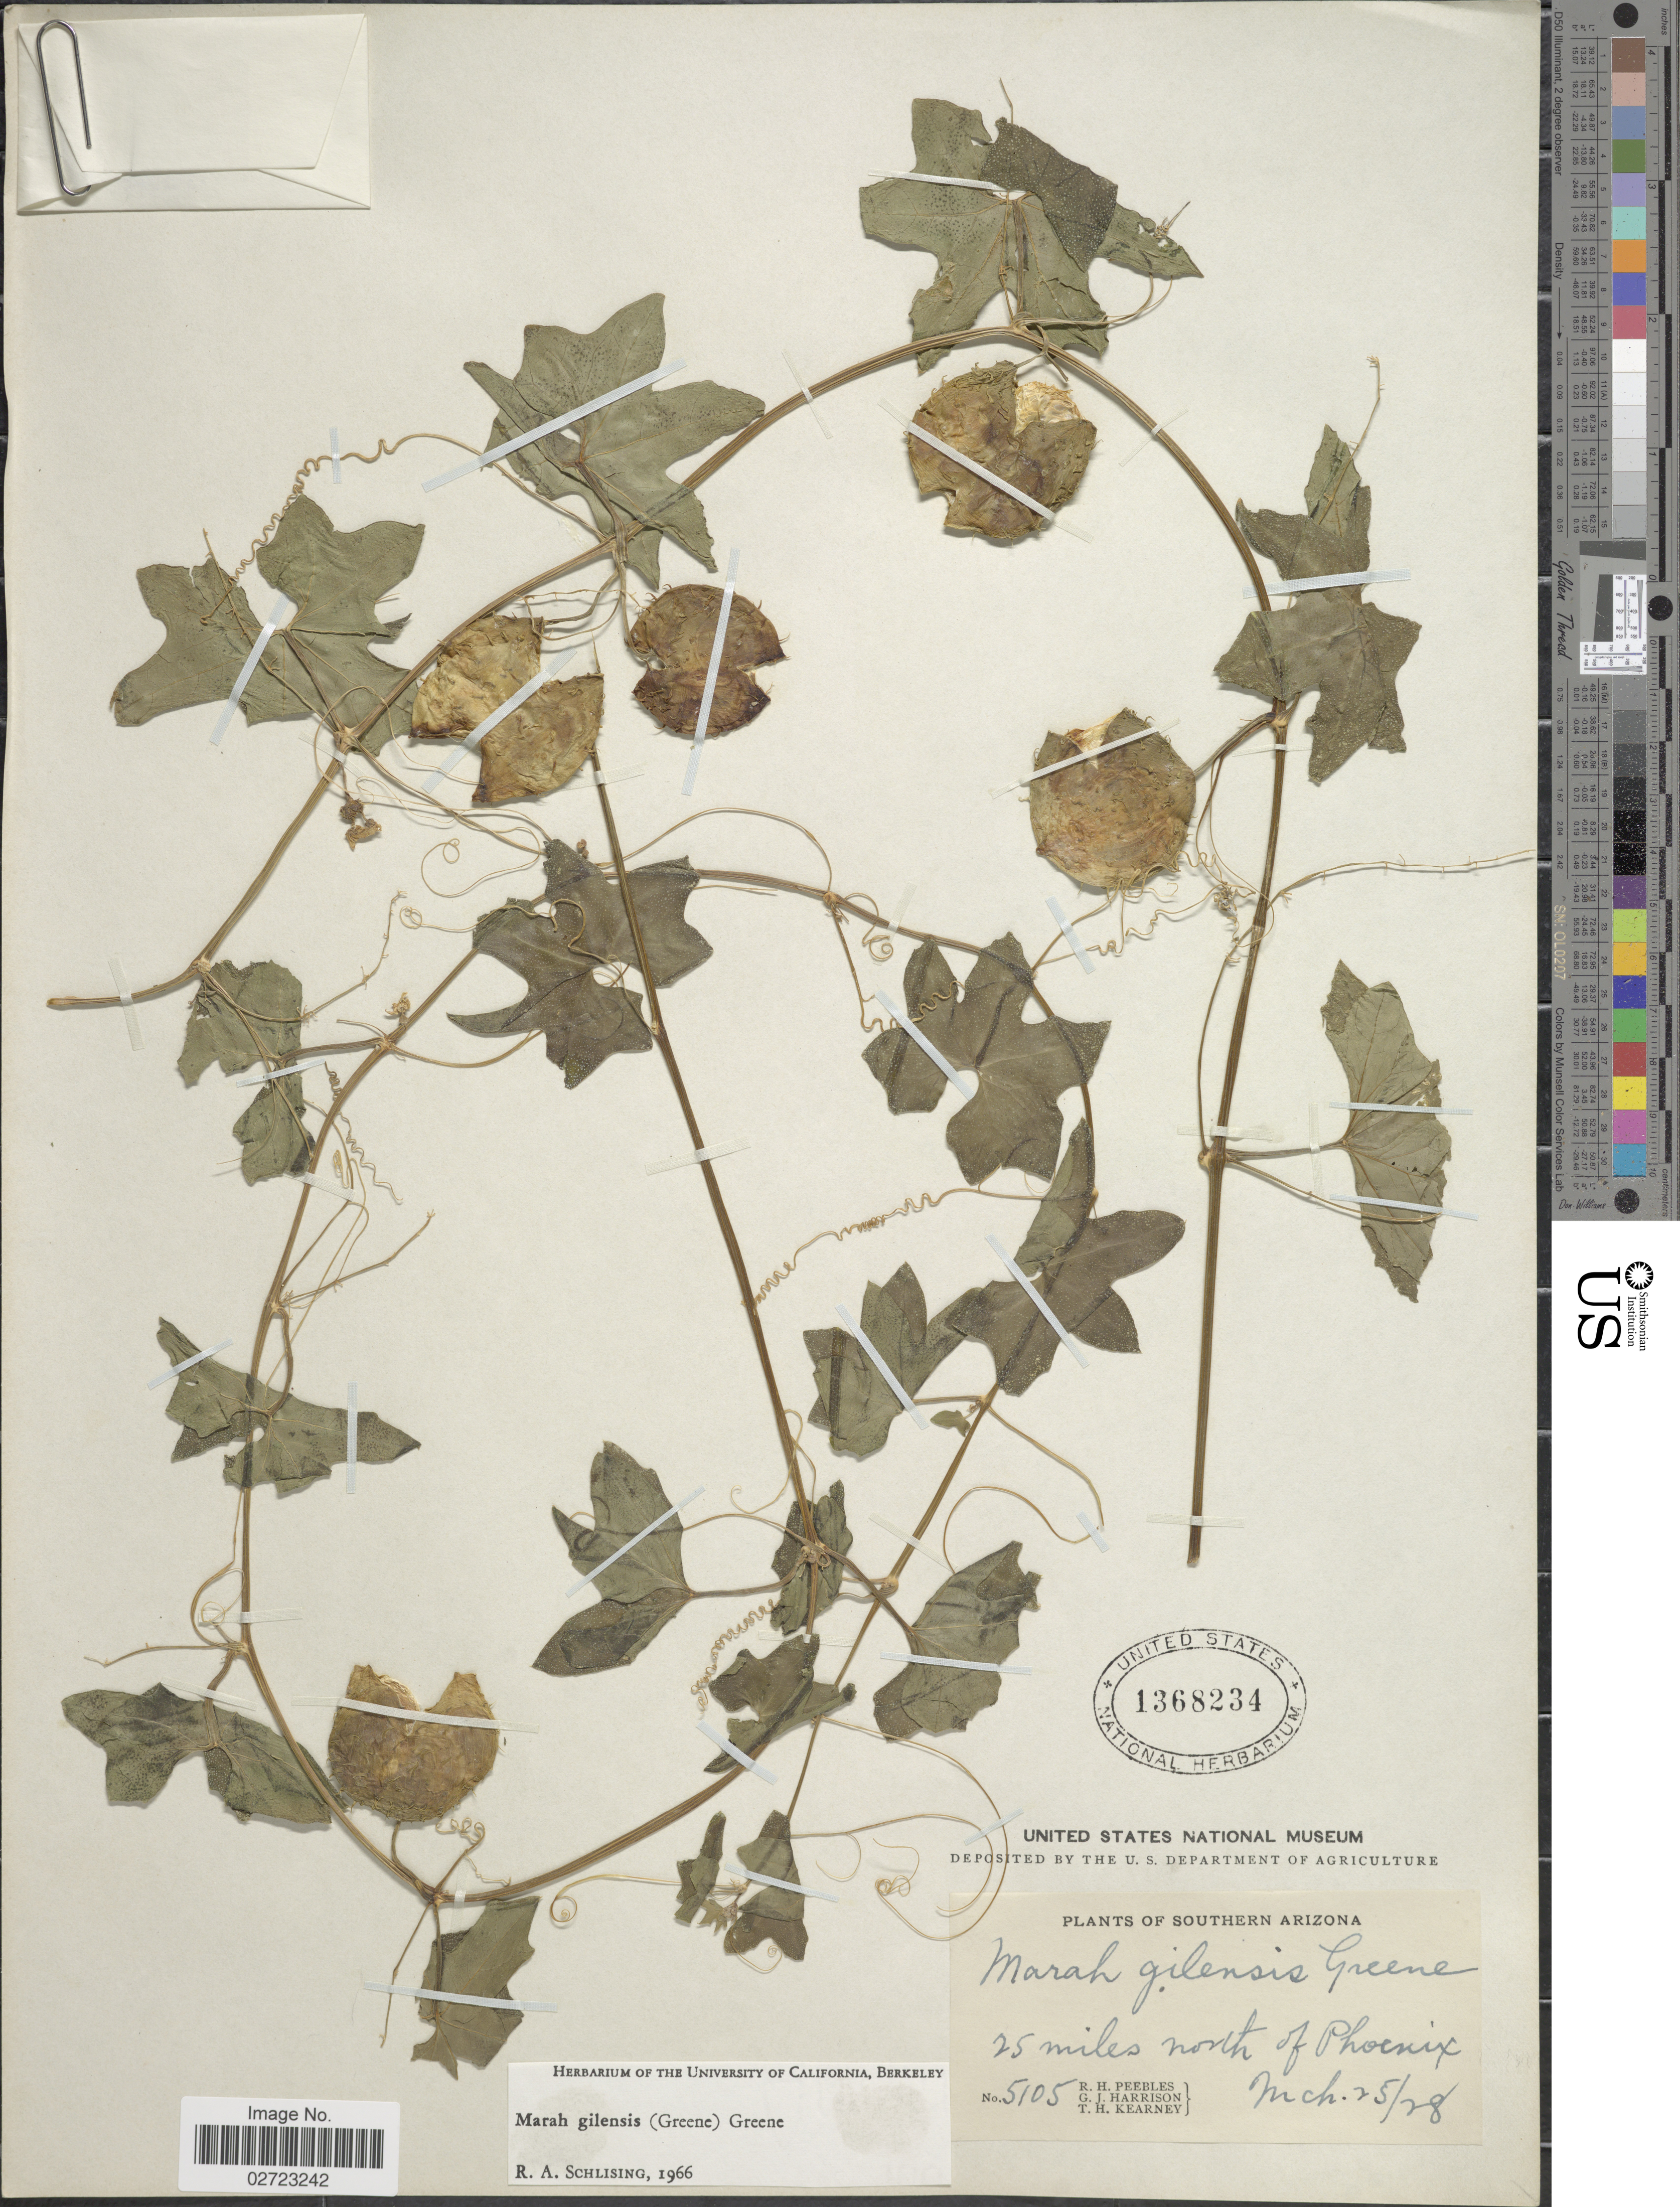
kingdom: Plantae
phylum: Tracheophyta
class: Magnoliopsida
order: Cucurbitales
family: Cucurbitaceae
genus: Marah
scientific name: Marah gilensis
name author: (Greene) Greene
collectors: R. H. Peebles, G. J. Harrison & T. H. Kearney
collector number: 5105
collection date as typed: Transcribed d/m/y: 25/3/28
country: United States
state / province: Arizona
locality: Southern Arizona, 25 miles north of Phoenix.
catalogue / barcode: US 1368234